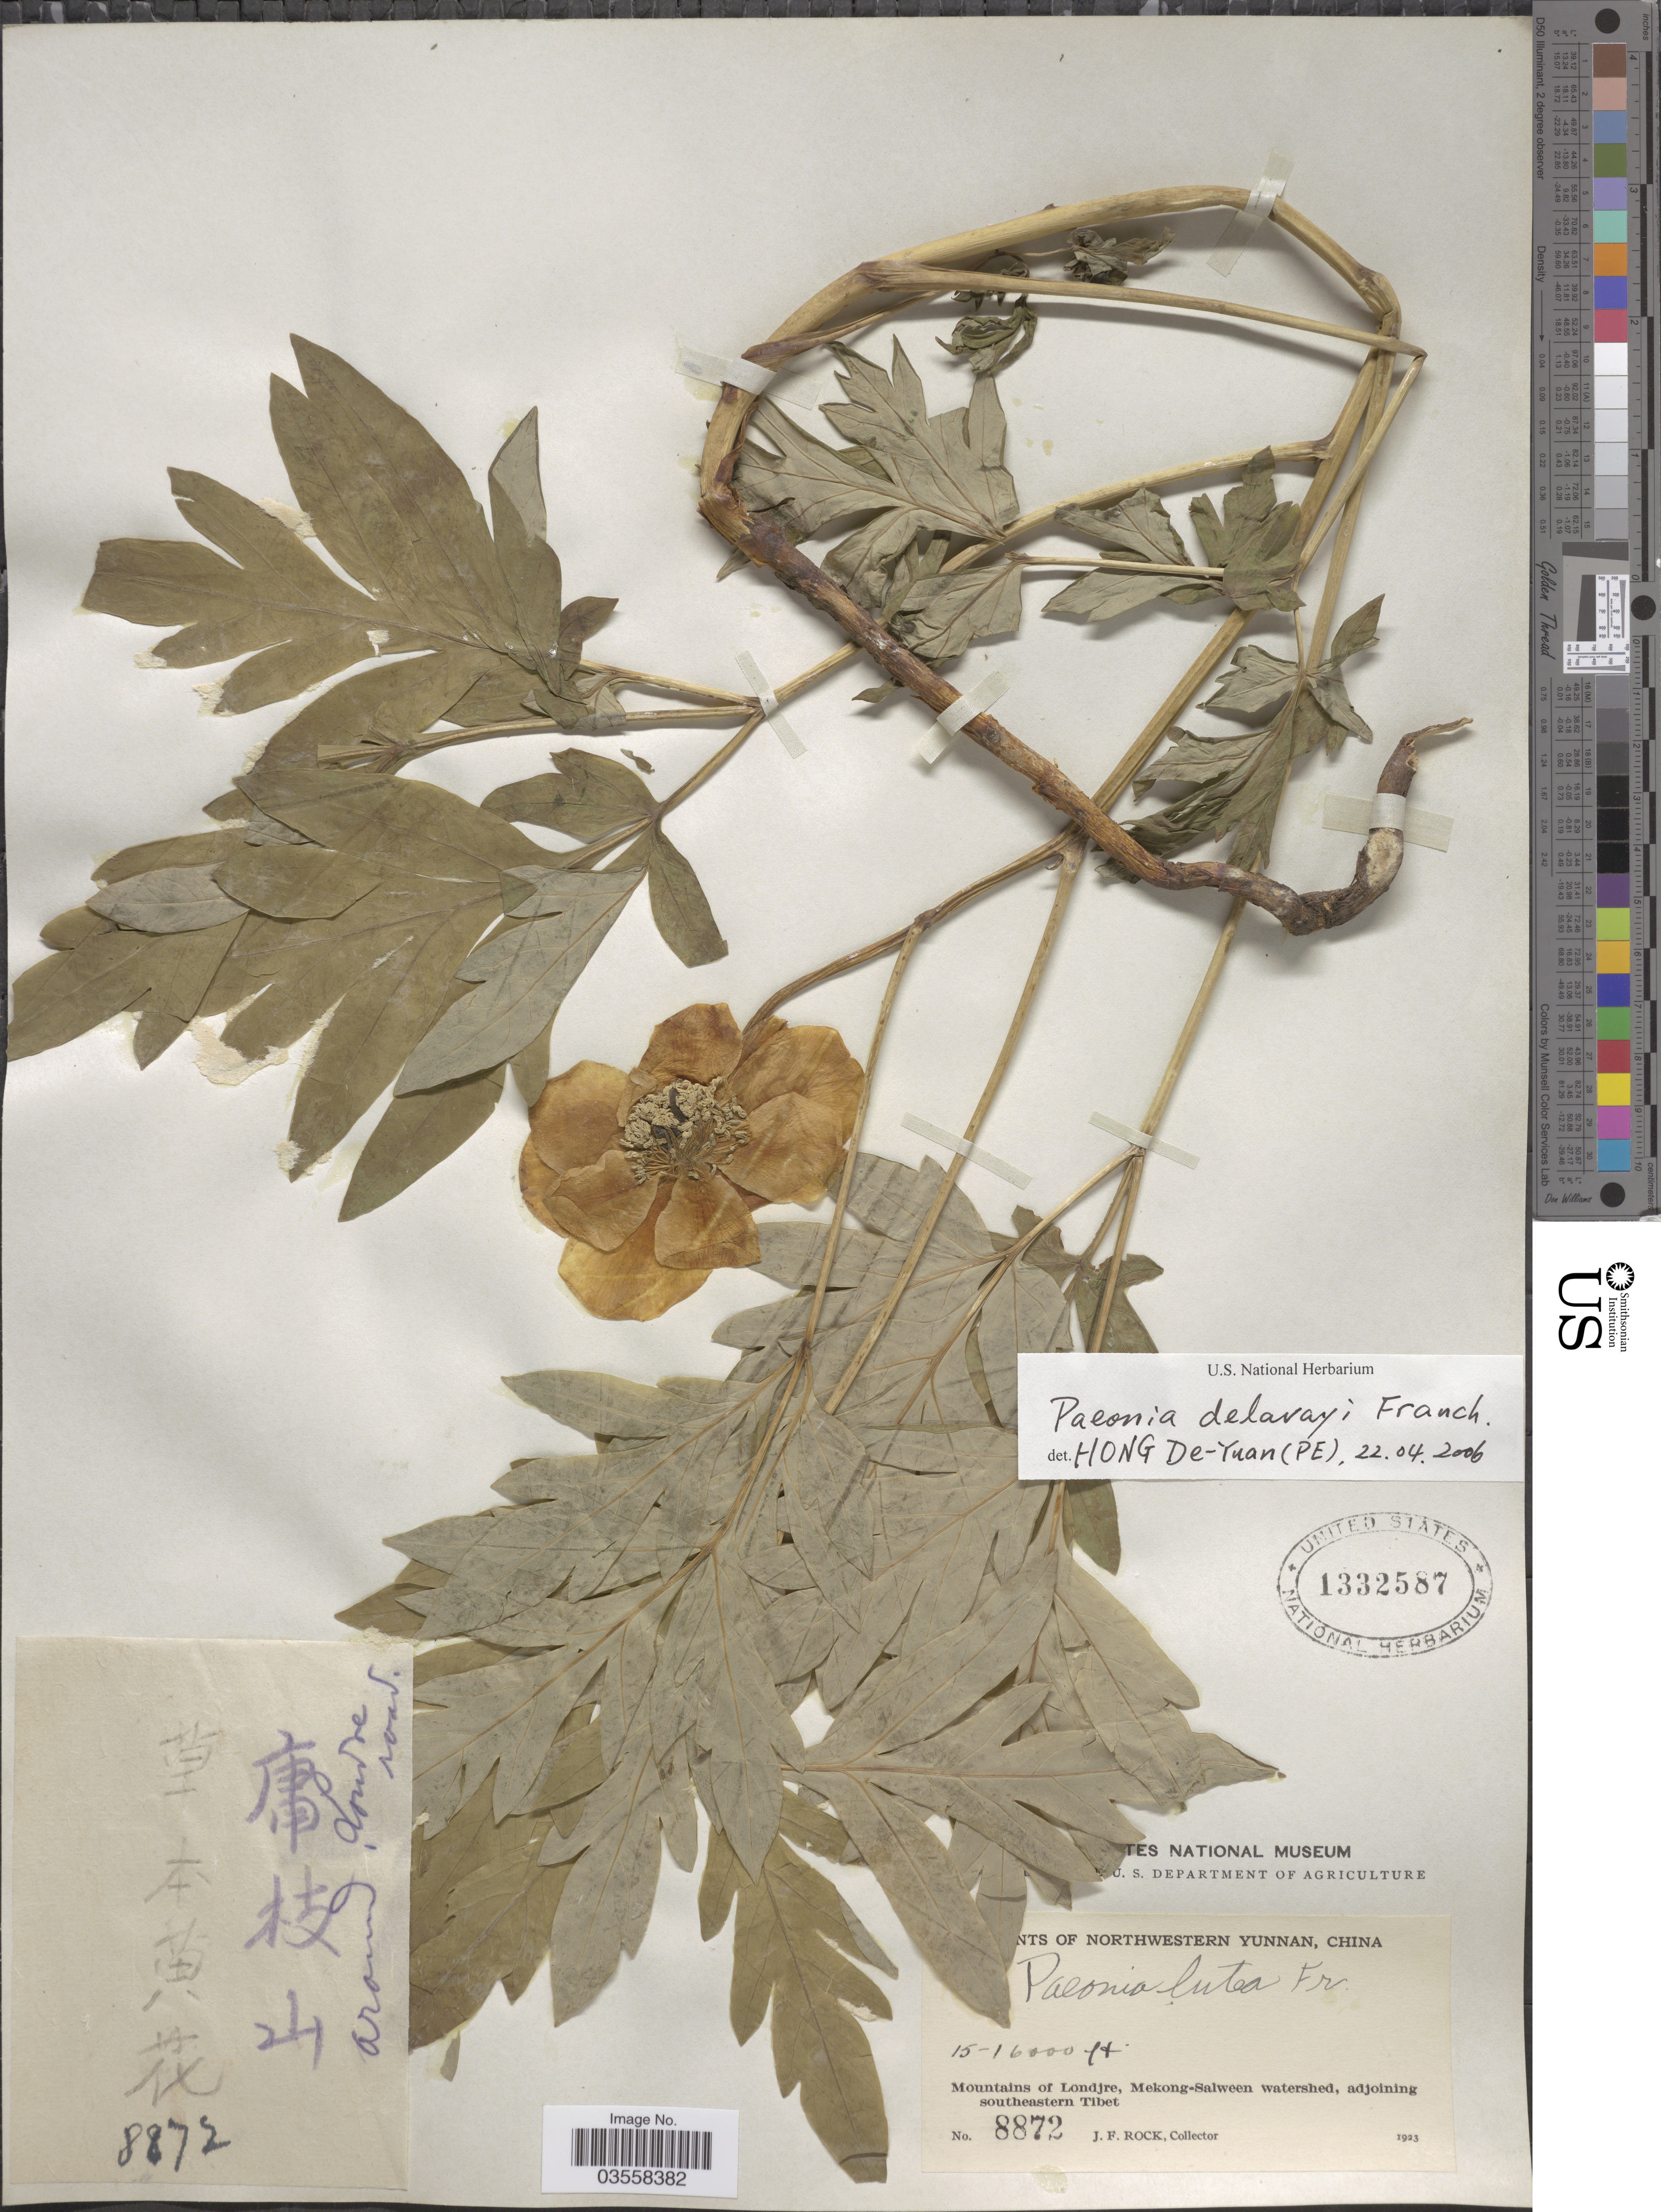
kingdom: Plantae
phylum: Tracheophyta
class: Magnoliopsida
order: Saxifragales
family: Paeoniaceae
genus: Paeonia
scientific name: Paeonia delavayi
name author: Franch.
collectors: J. Rock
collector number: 8872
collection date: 1923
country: China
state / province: Yunnan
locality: Northwestern Yunnan. Mountains of Londjre, Mekong-Salween watershed, adjoining southeastern Tibet.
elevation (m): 4572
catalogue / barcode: US 1332587